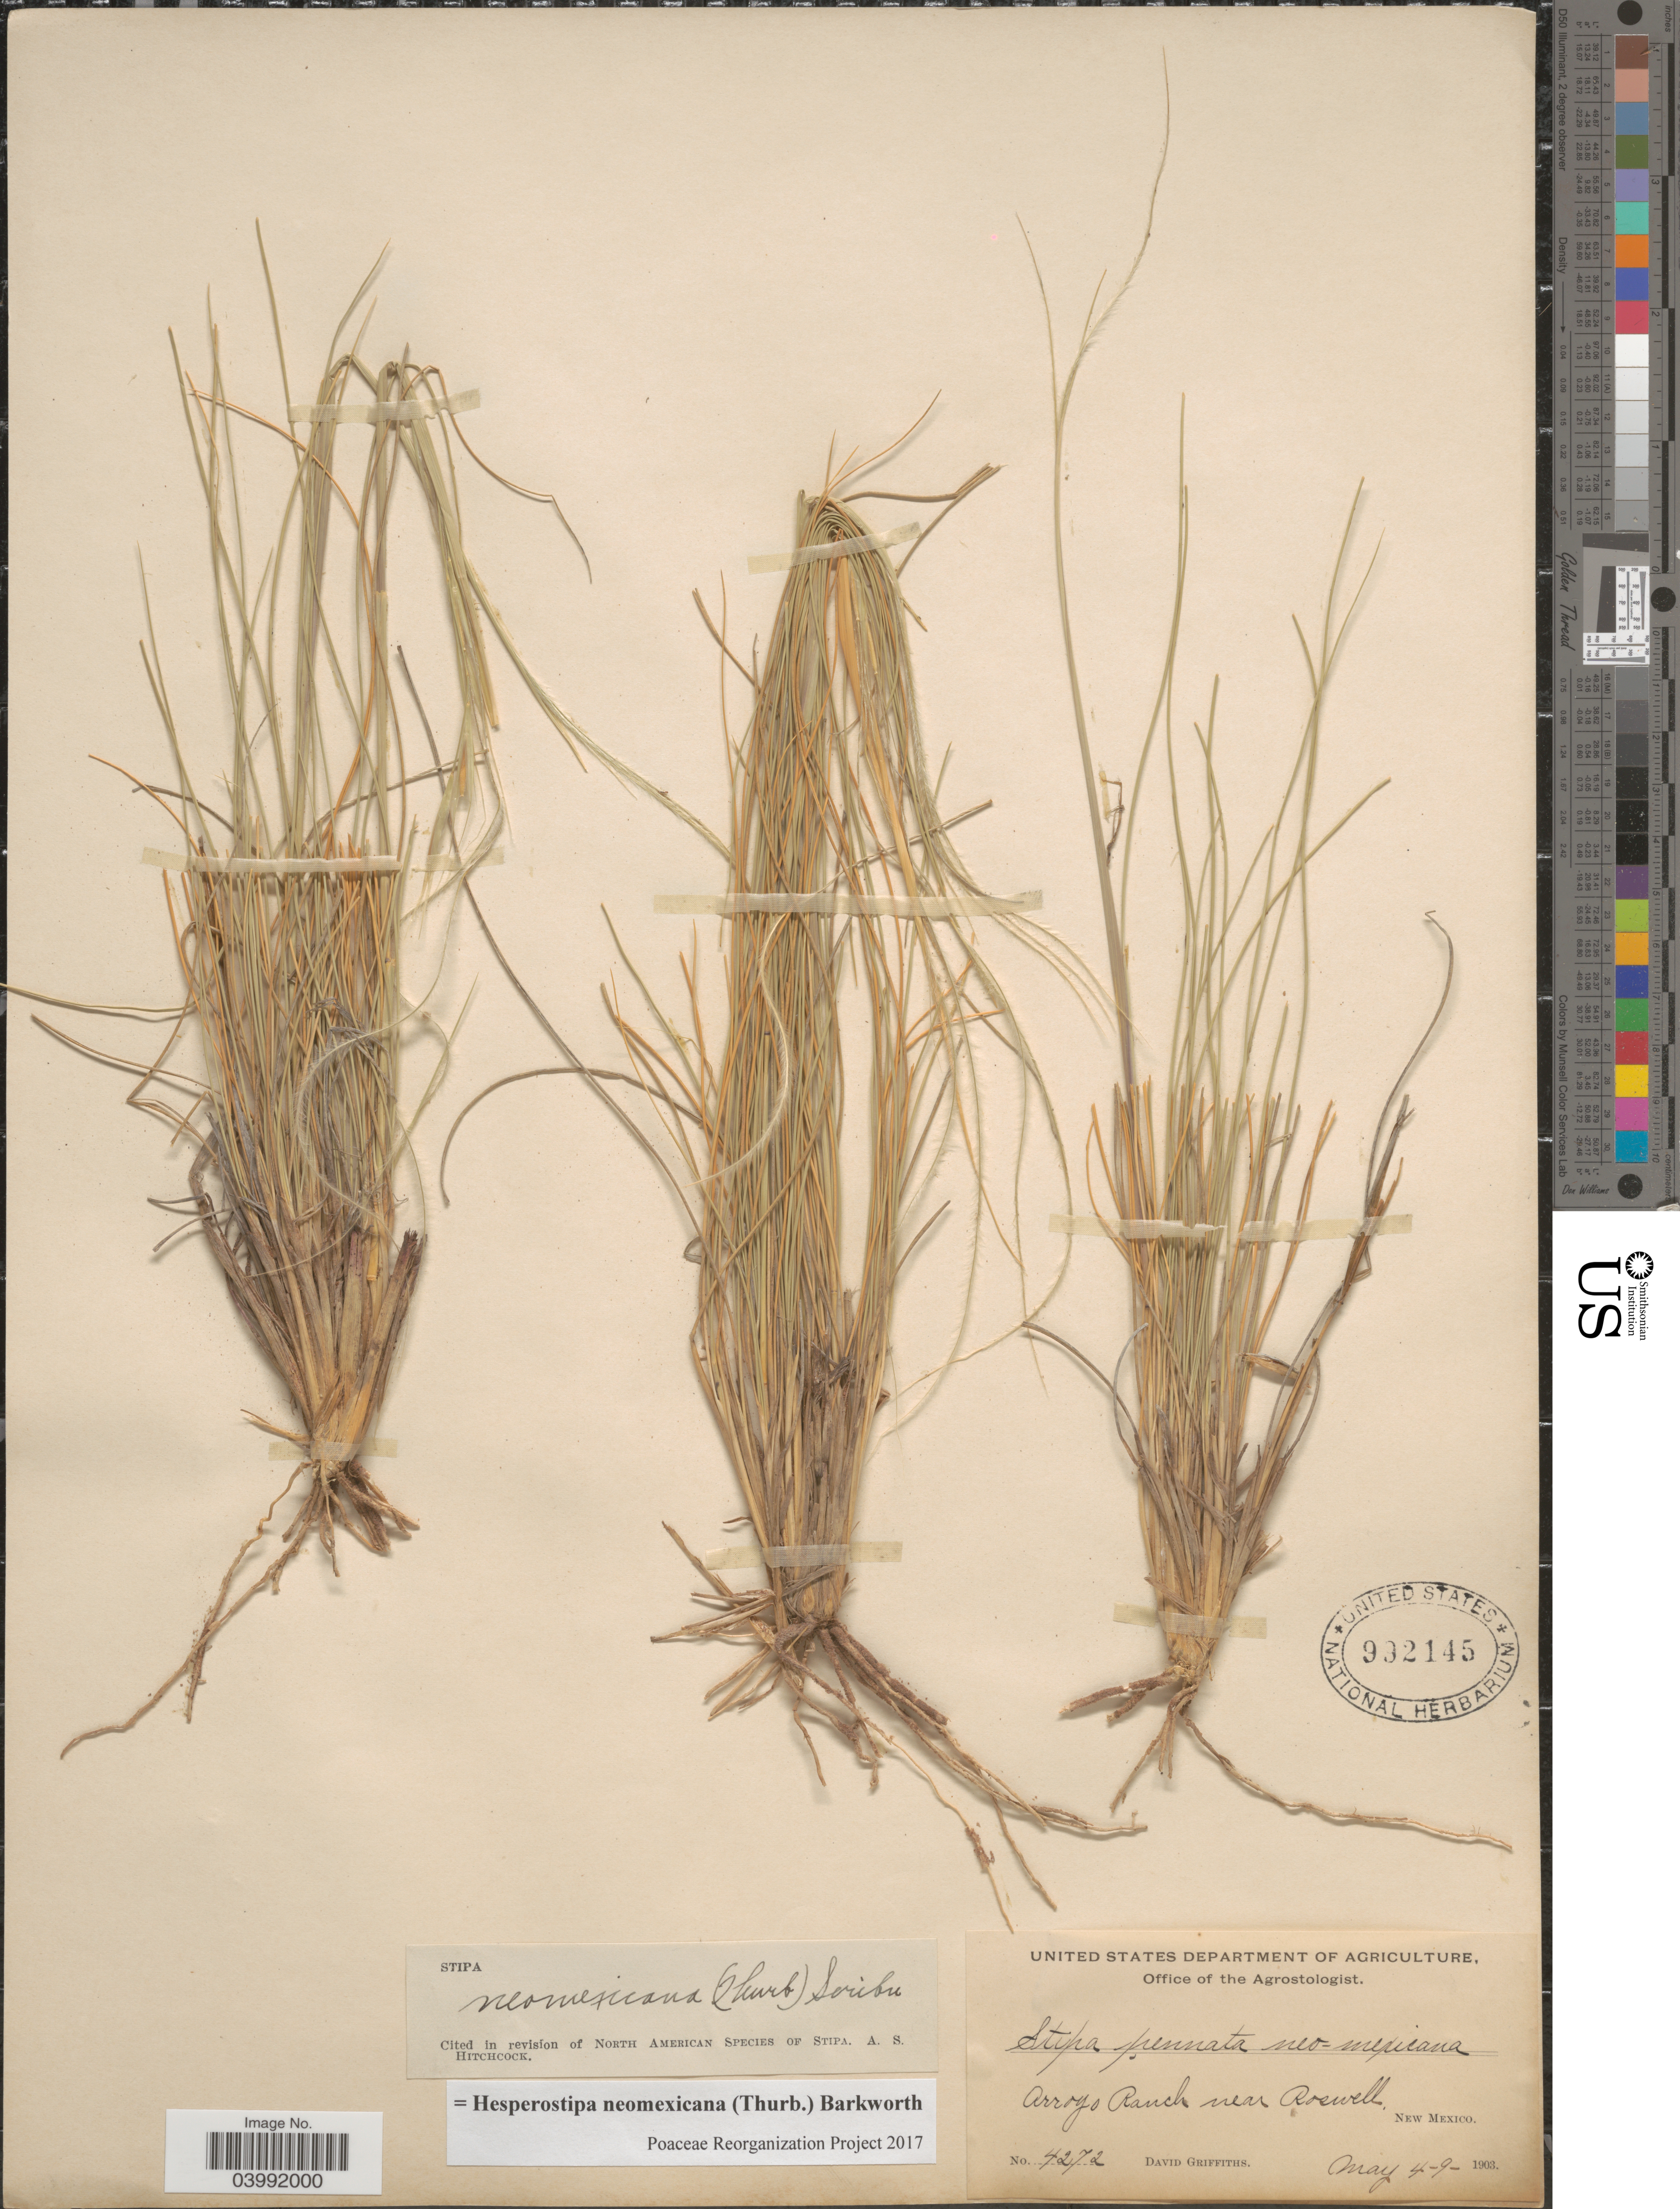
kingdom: Plantae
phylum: Tracheophyta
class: Liliopsida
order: Poales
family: Poaceae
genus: Hesperostipa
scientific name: Hesperostipa neomexicana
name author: (Thurb.) Barkworth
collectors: D. Griffiths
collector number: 4272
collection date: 1903-05-04/1903-05-09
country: United States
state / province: New Mexico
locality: Arroyo Ranch near Roswell.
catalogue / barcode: US 992145